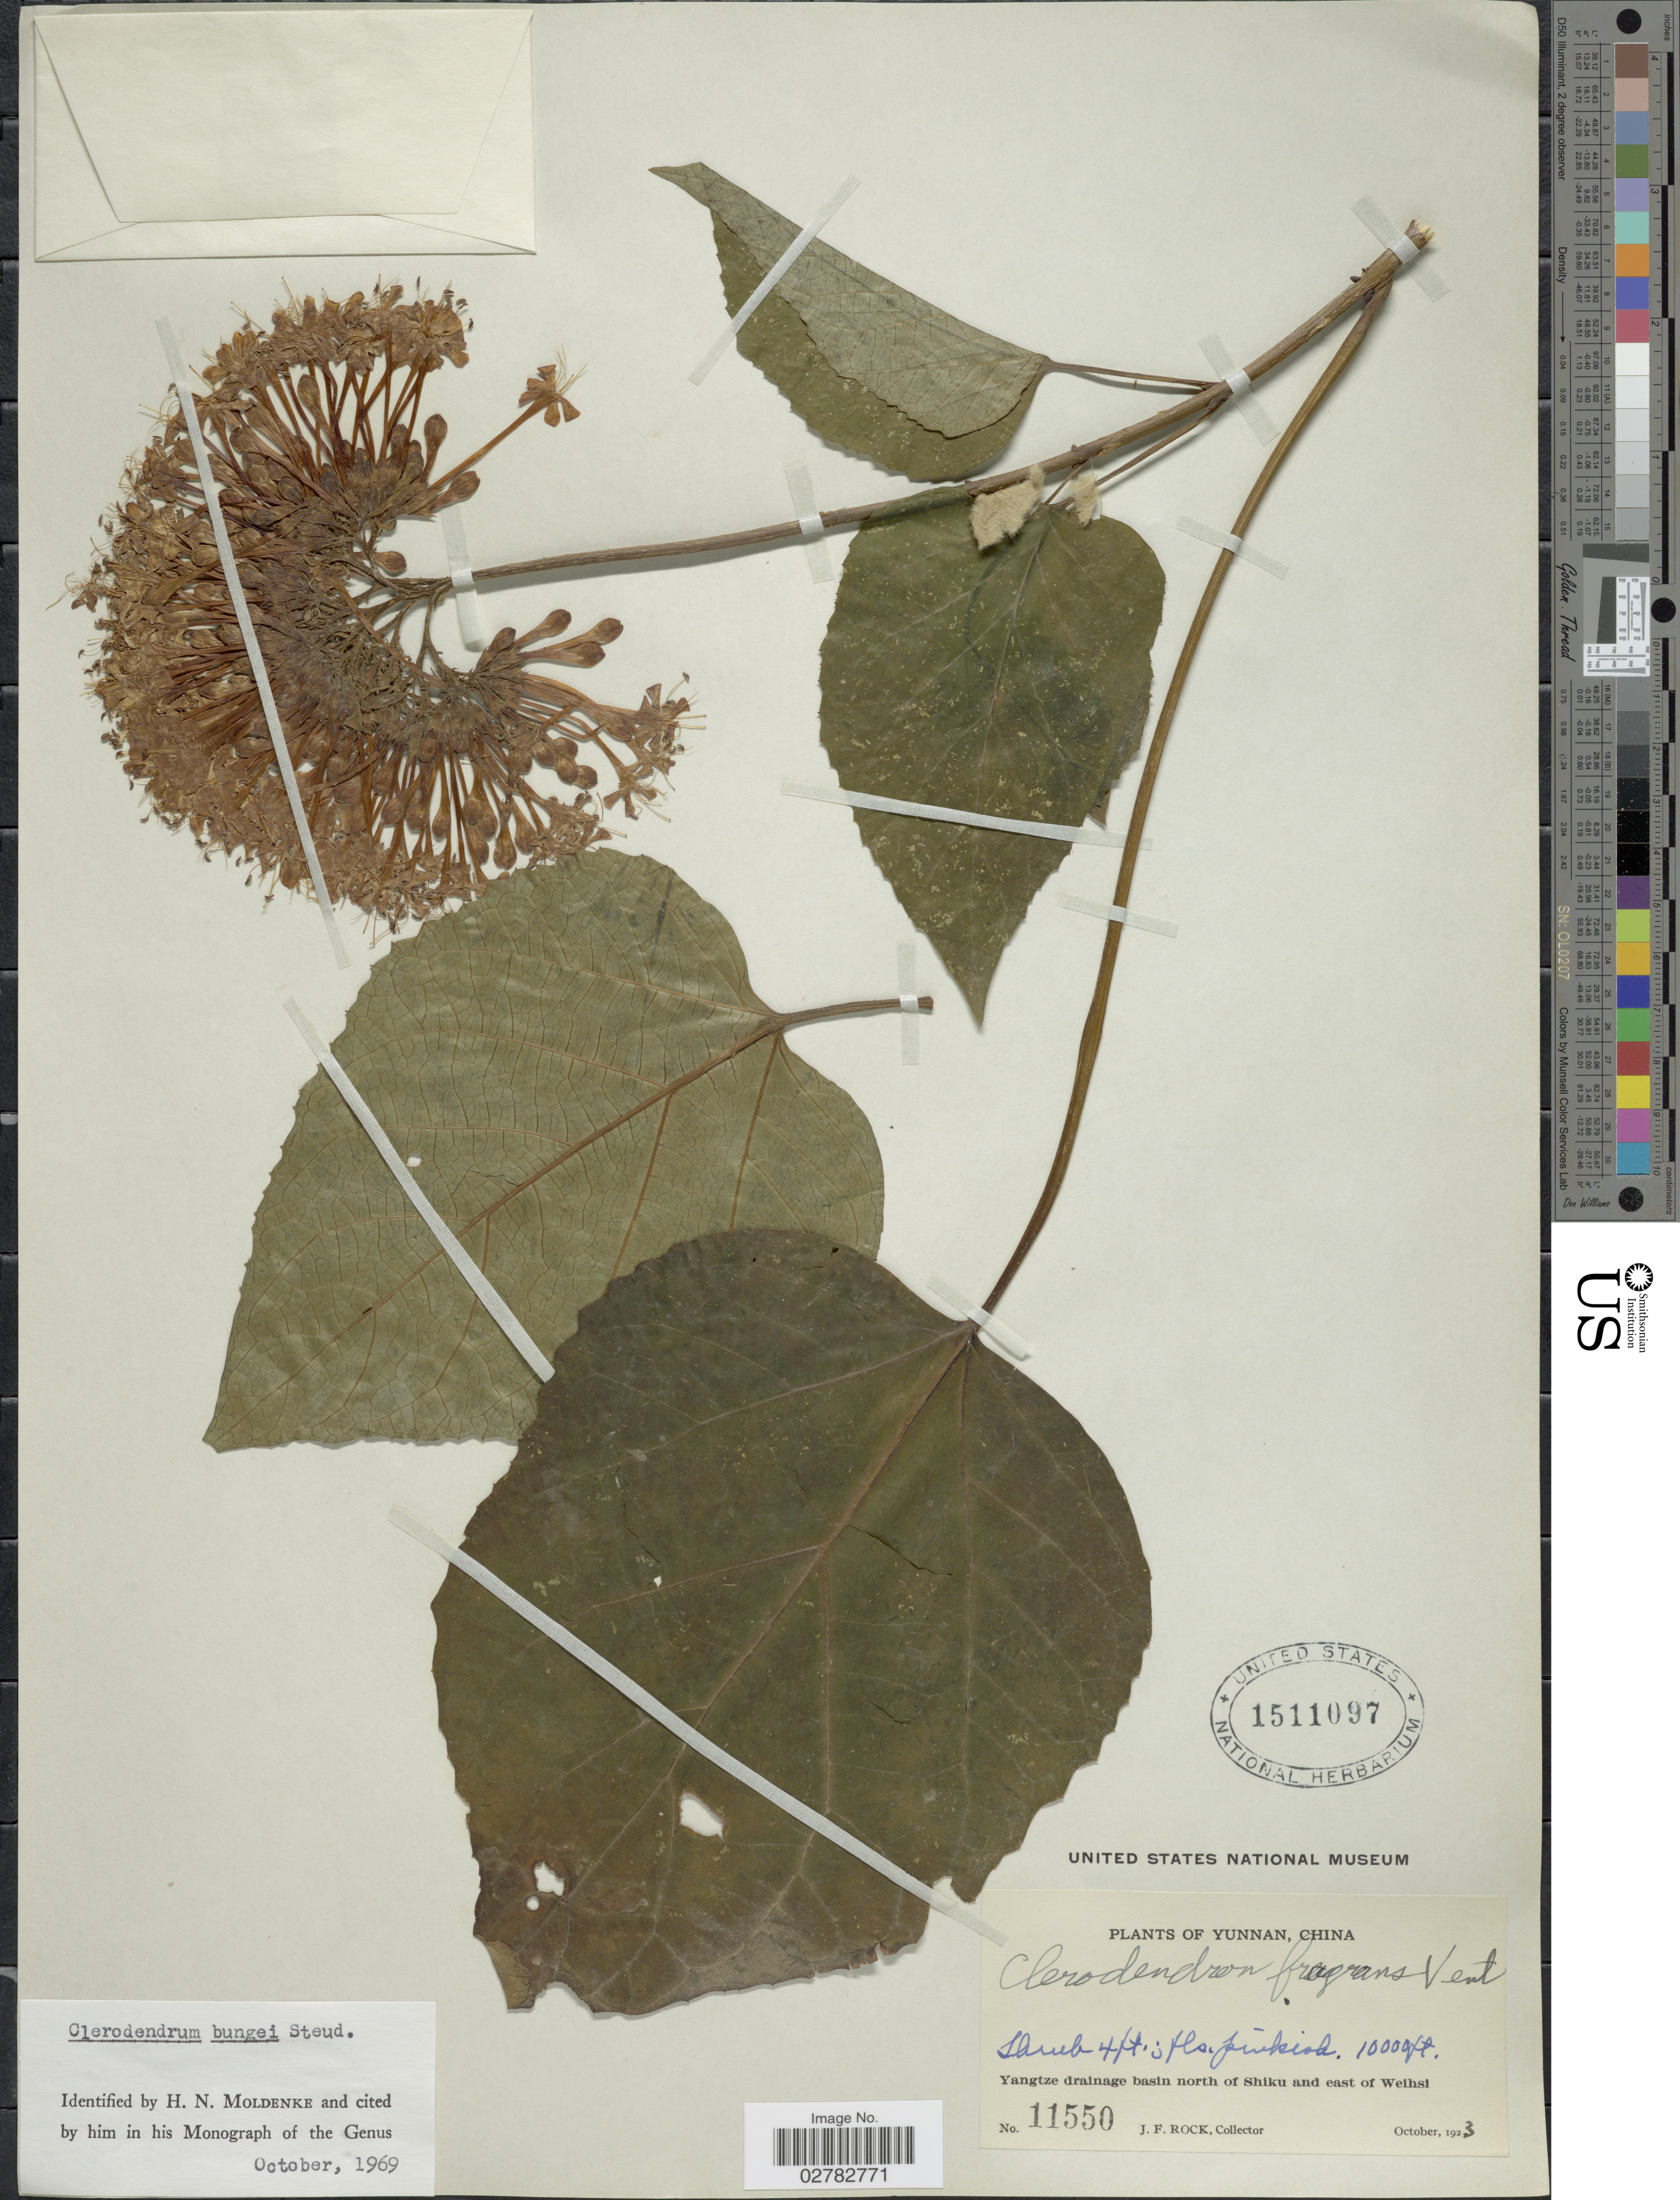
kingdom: Plantae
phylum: Tracheophyta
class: Magnoliopsida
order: Lamiales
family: Lamiaceae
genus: Clerodendrum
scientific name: Clerodendrum bungei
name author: Steud.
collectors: J. Rock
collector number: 11550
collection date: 1923-10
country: China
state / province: Yunnan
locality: Yangtze drainage basin north of Shiku and east of Weihsi.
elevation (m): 3048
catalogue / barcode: US 1511097